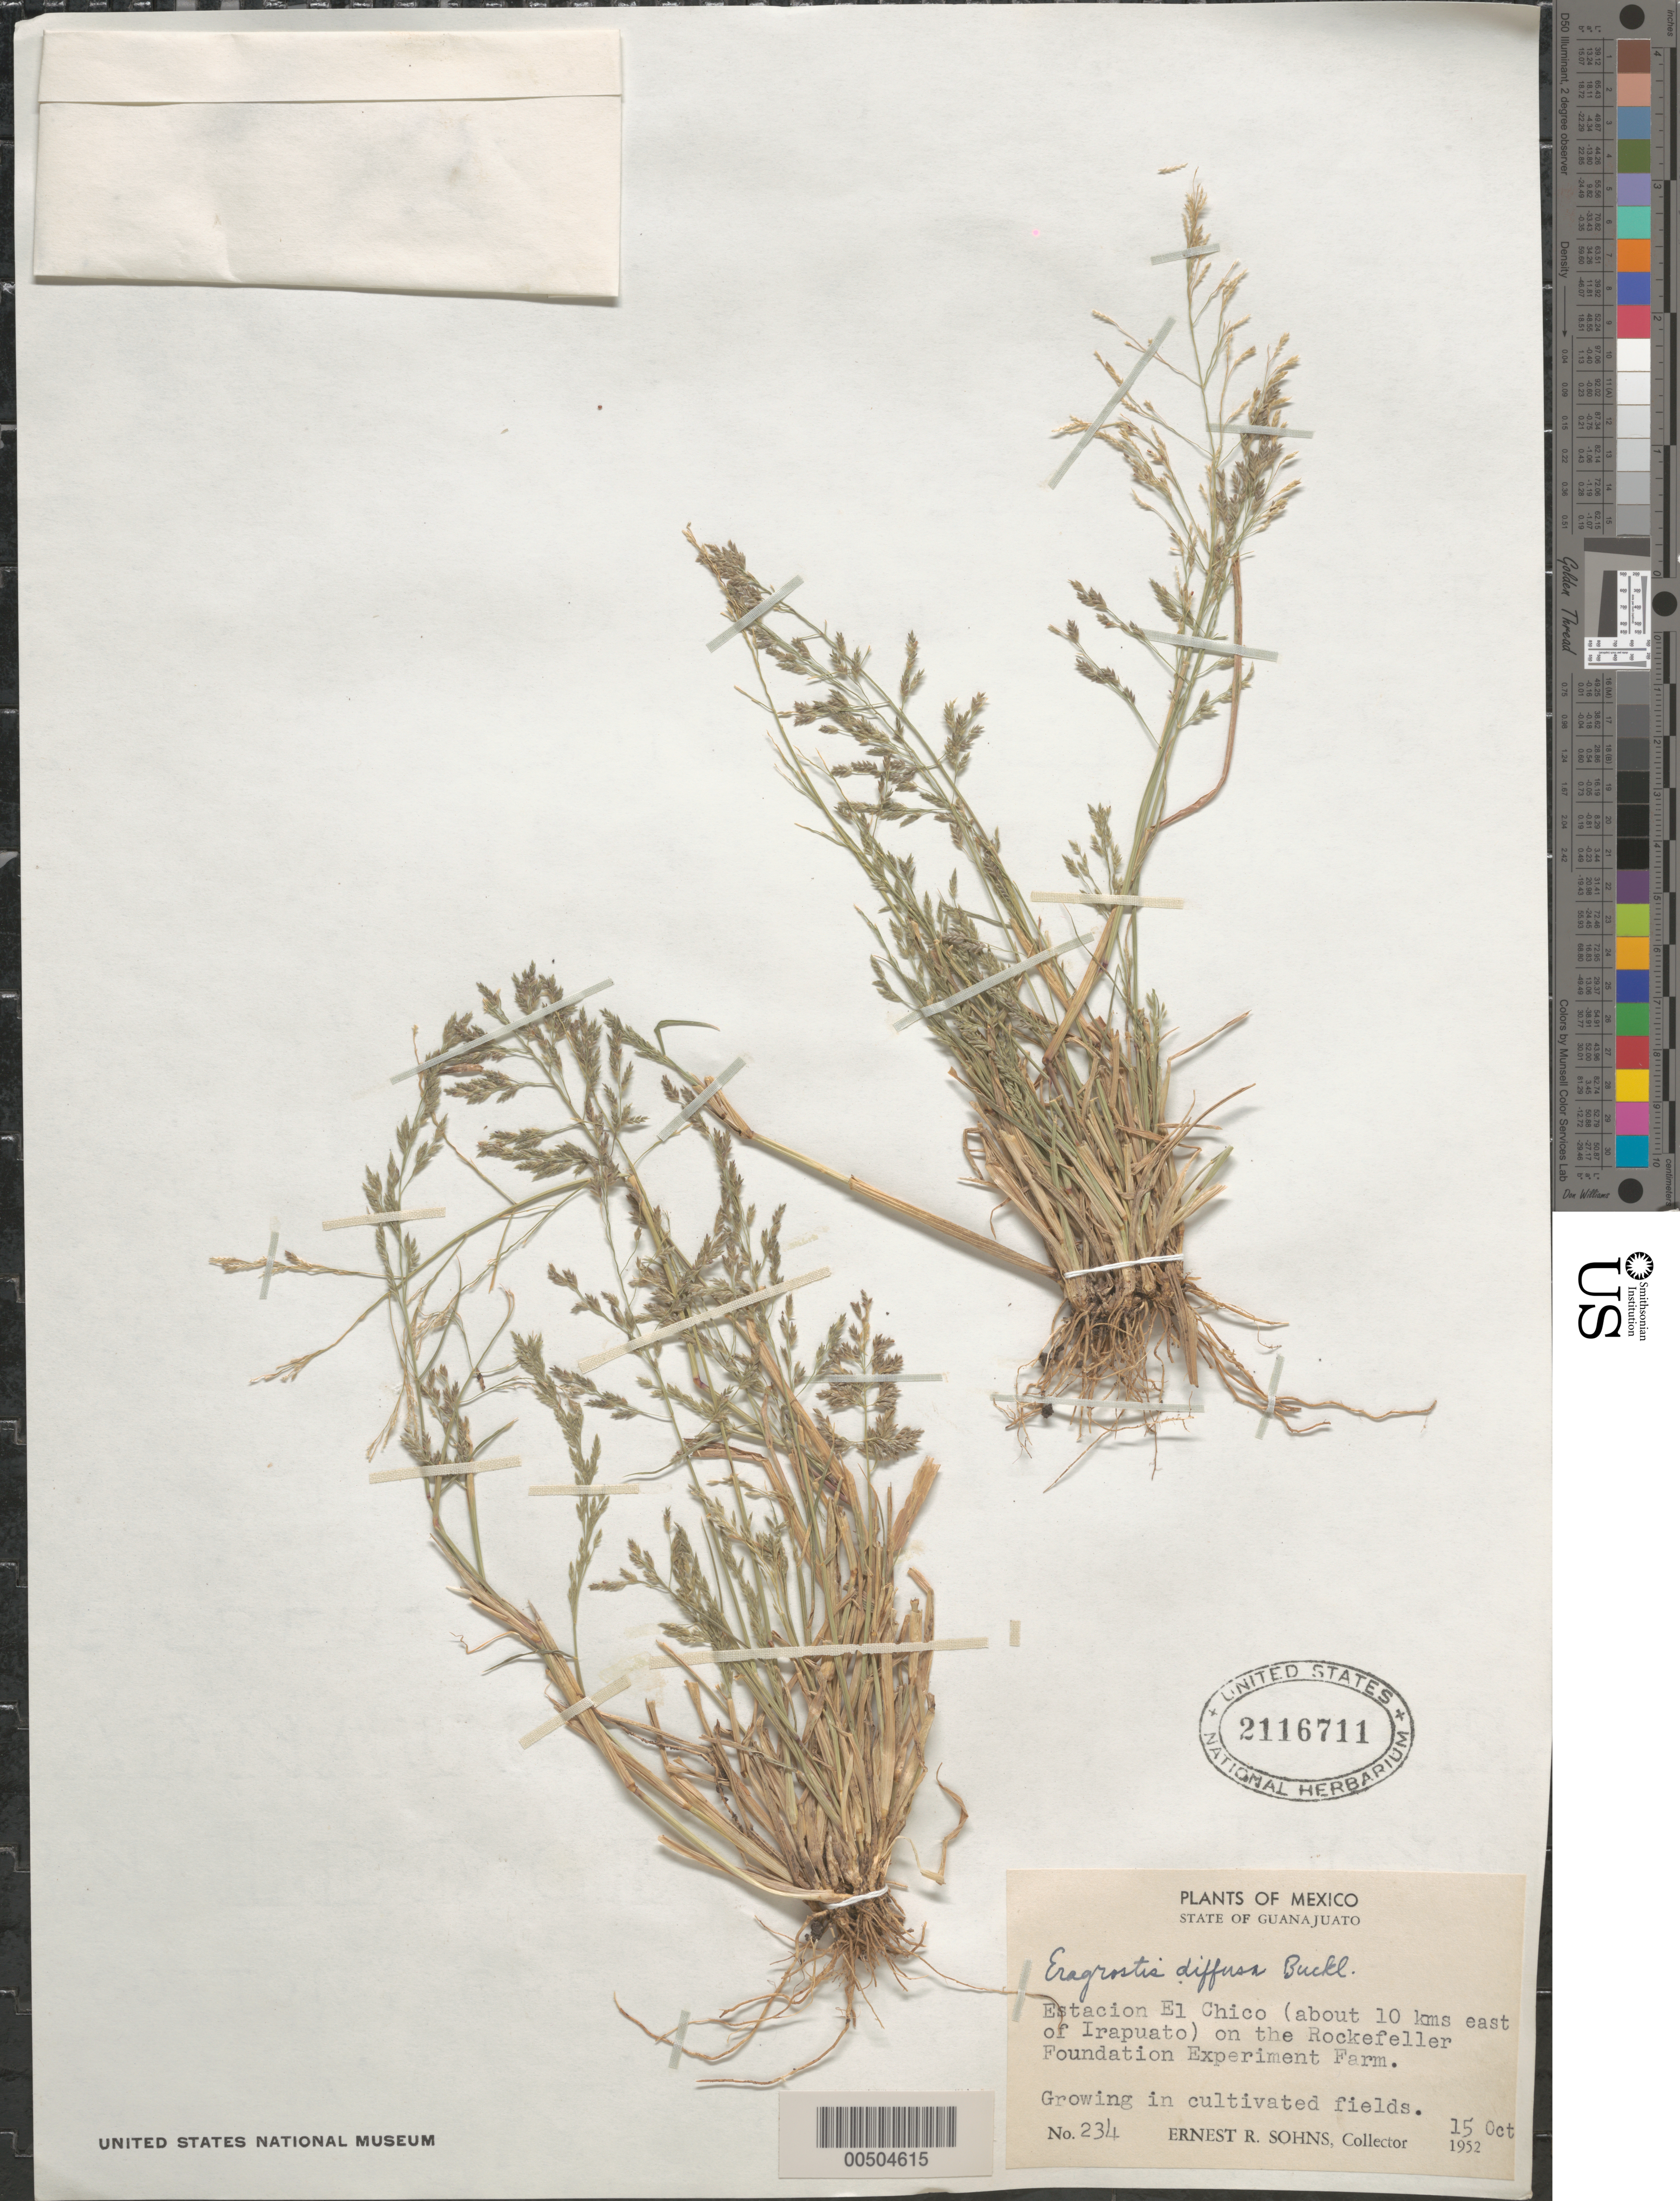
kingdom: Plantae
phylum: Tracheophyta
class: Liliopsida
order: Poales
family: Poaceae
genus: Eragrostis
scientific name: Eragrostis pectinacea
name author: (Michx.) Nees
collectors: E. R. Sohns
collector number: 234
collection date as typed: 15 Oct 1952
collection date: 1952-10-15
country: Mexico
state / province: Guanajuato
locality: Estacion El Chico (about 10 km E of Irapuato) on the Rockefeller Foundation Experiment Farm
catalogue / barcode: US 2116711